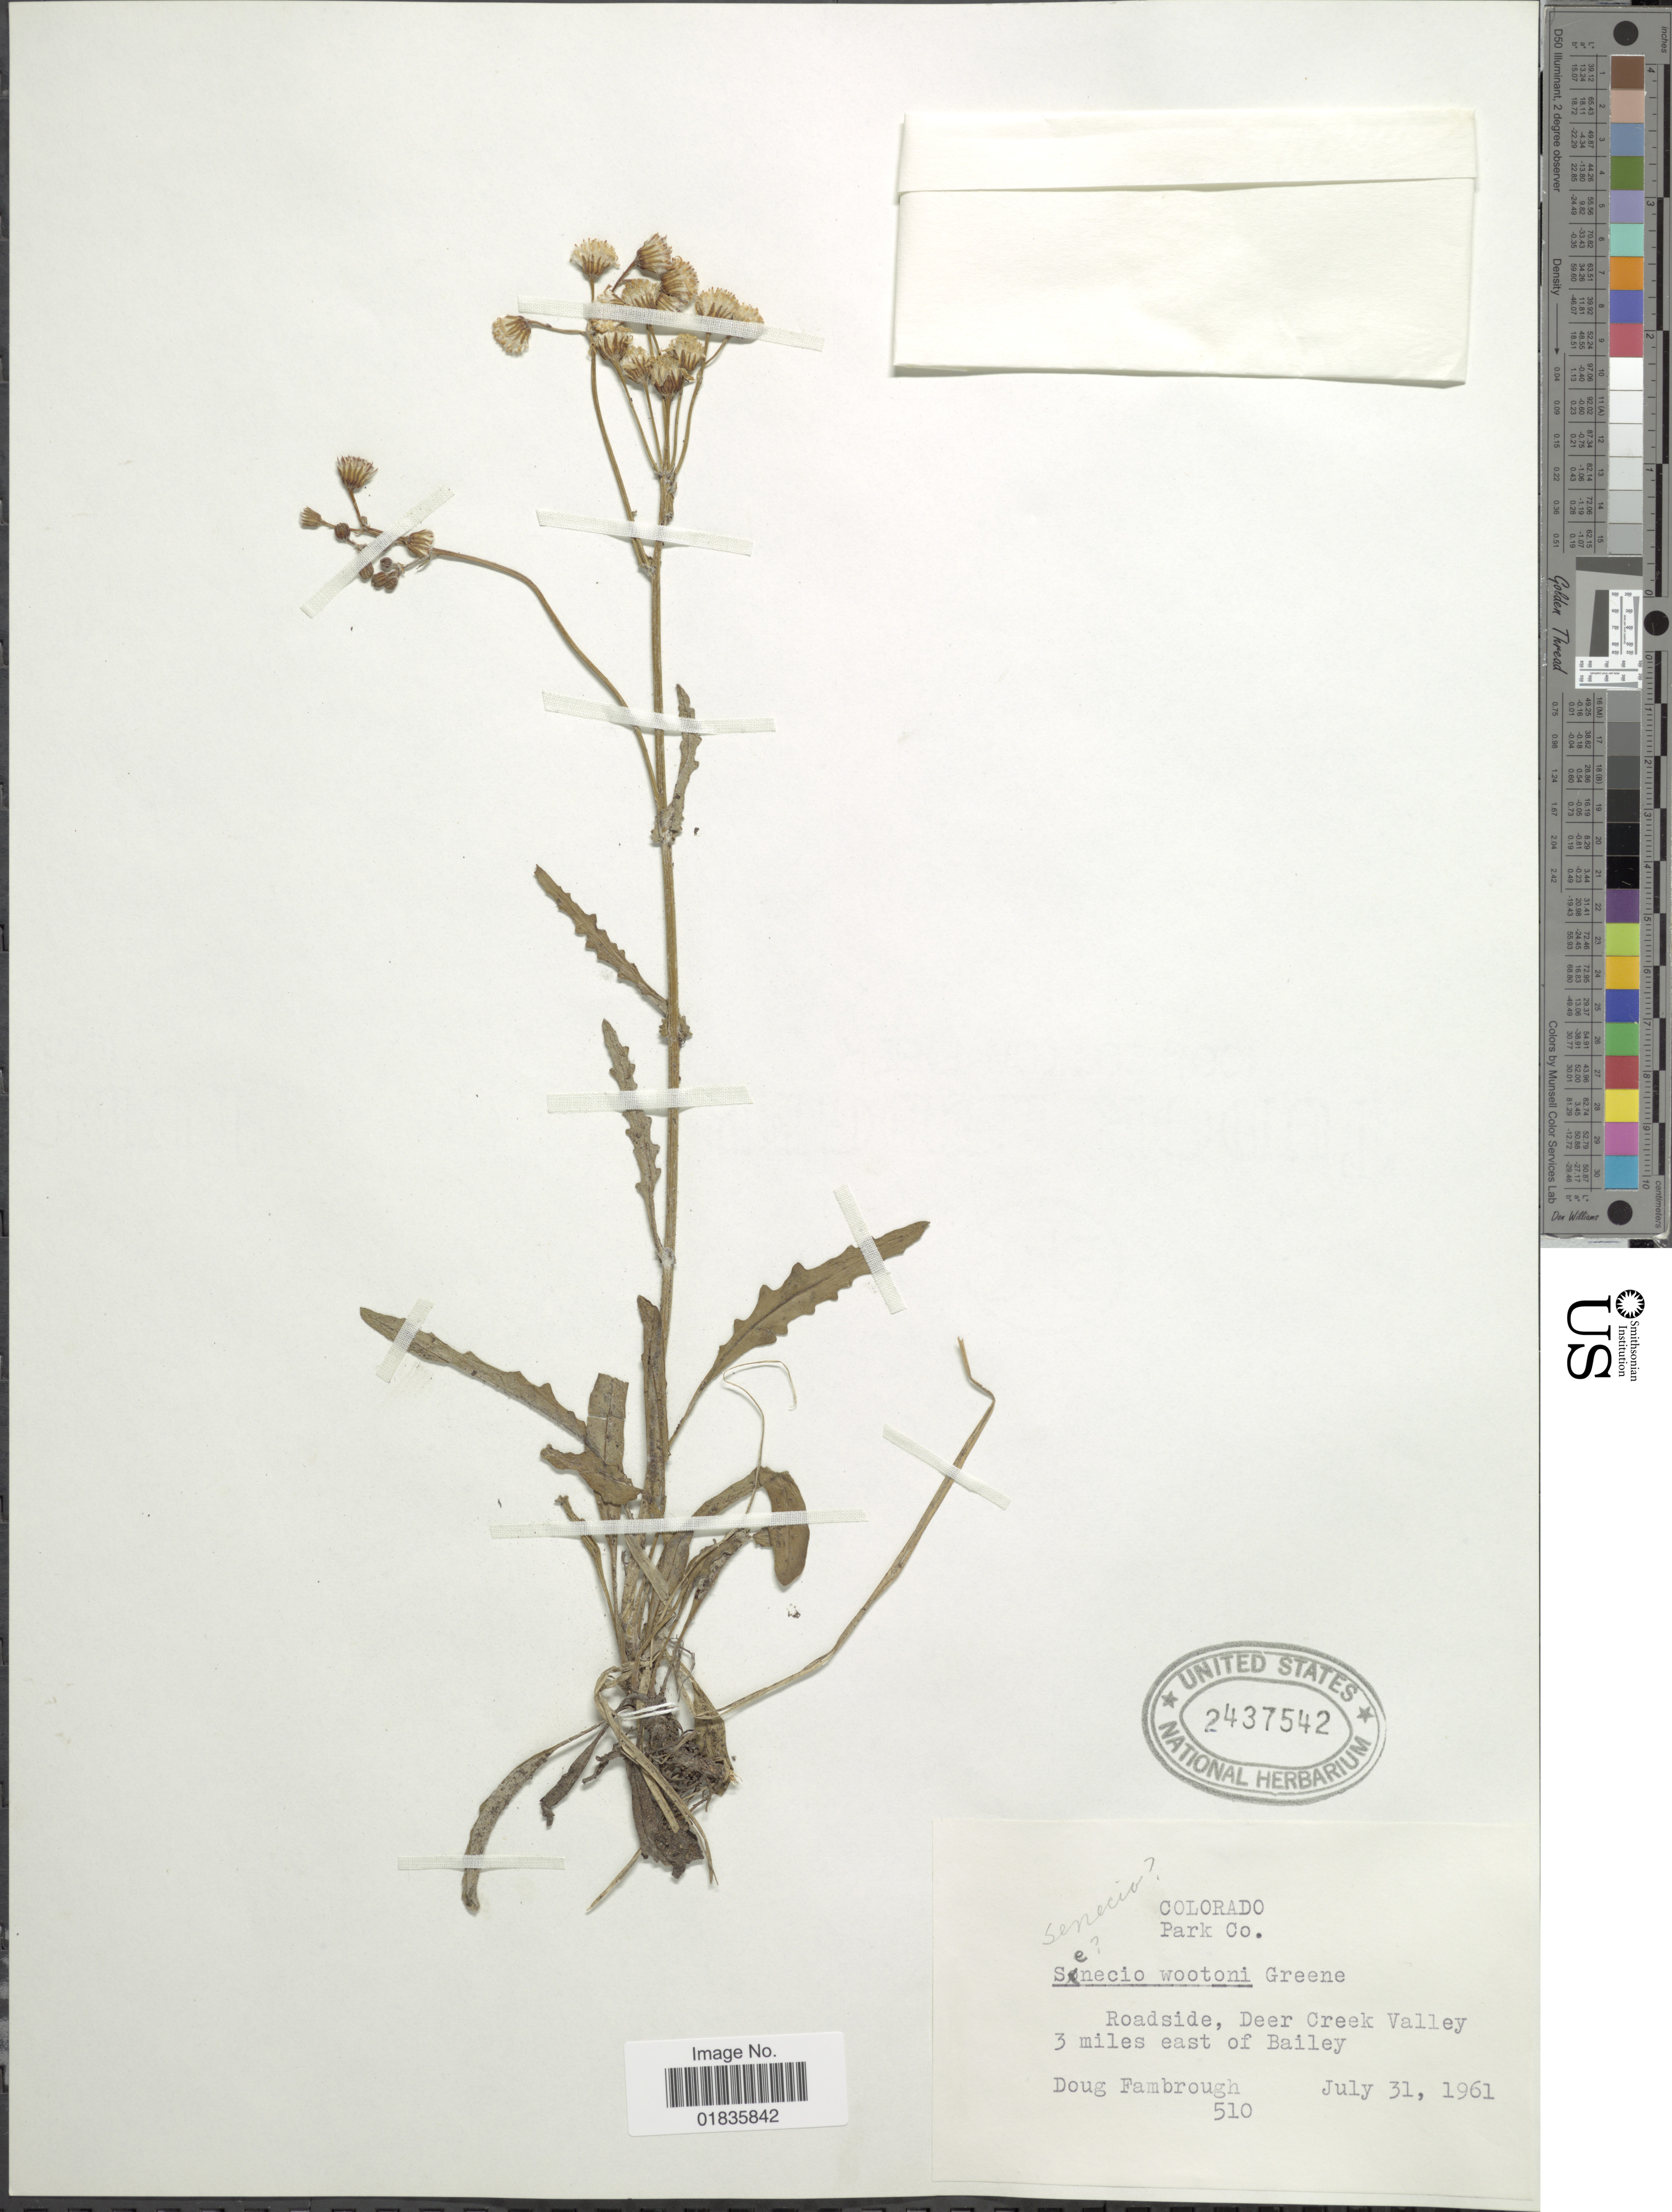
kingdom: Plantae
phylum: Tracheophyta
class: Magnoliopsida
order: Asterales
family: Asteraceae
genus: Senecio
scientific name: Senecio wootonii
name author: Greene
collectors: D. Fambrough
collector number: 510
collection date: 1961-07-31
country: United States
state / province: Colorado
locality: Park Co., roadside, Deer Creek Valley, 3 miles east of Bailey.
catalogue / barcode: US 2437542